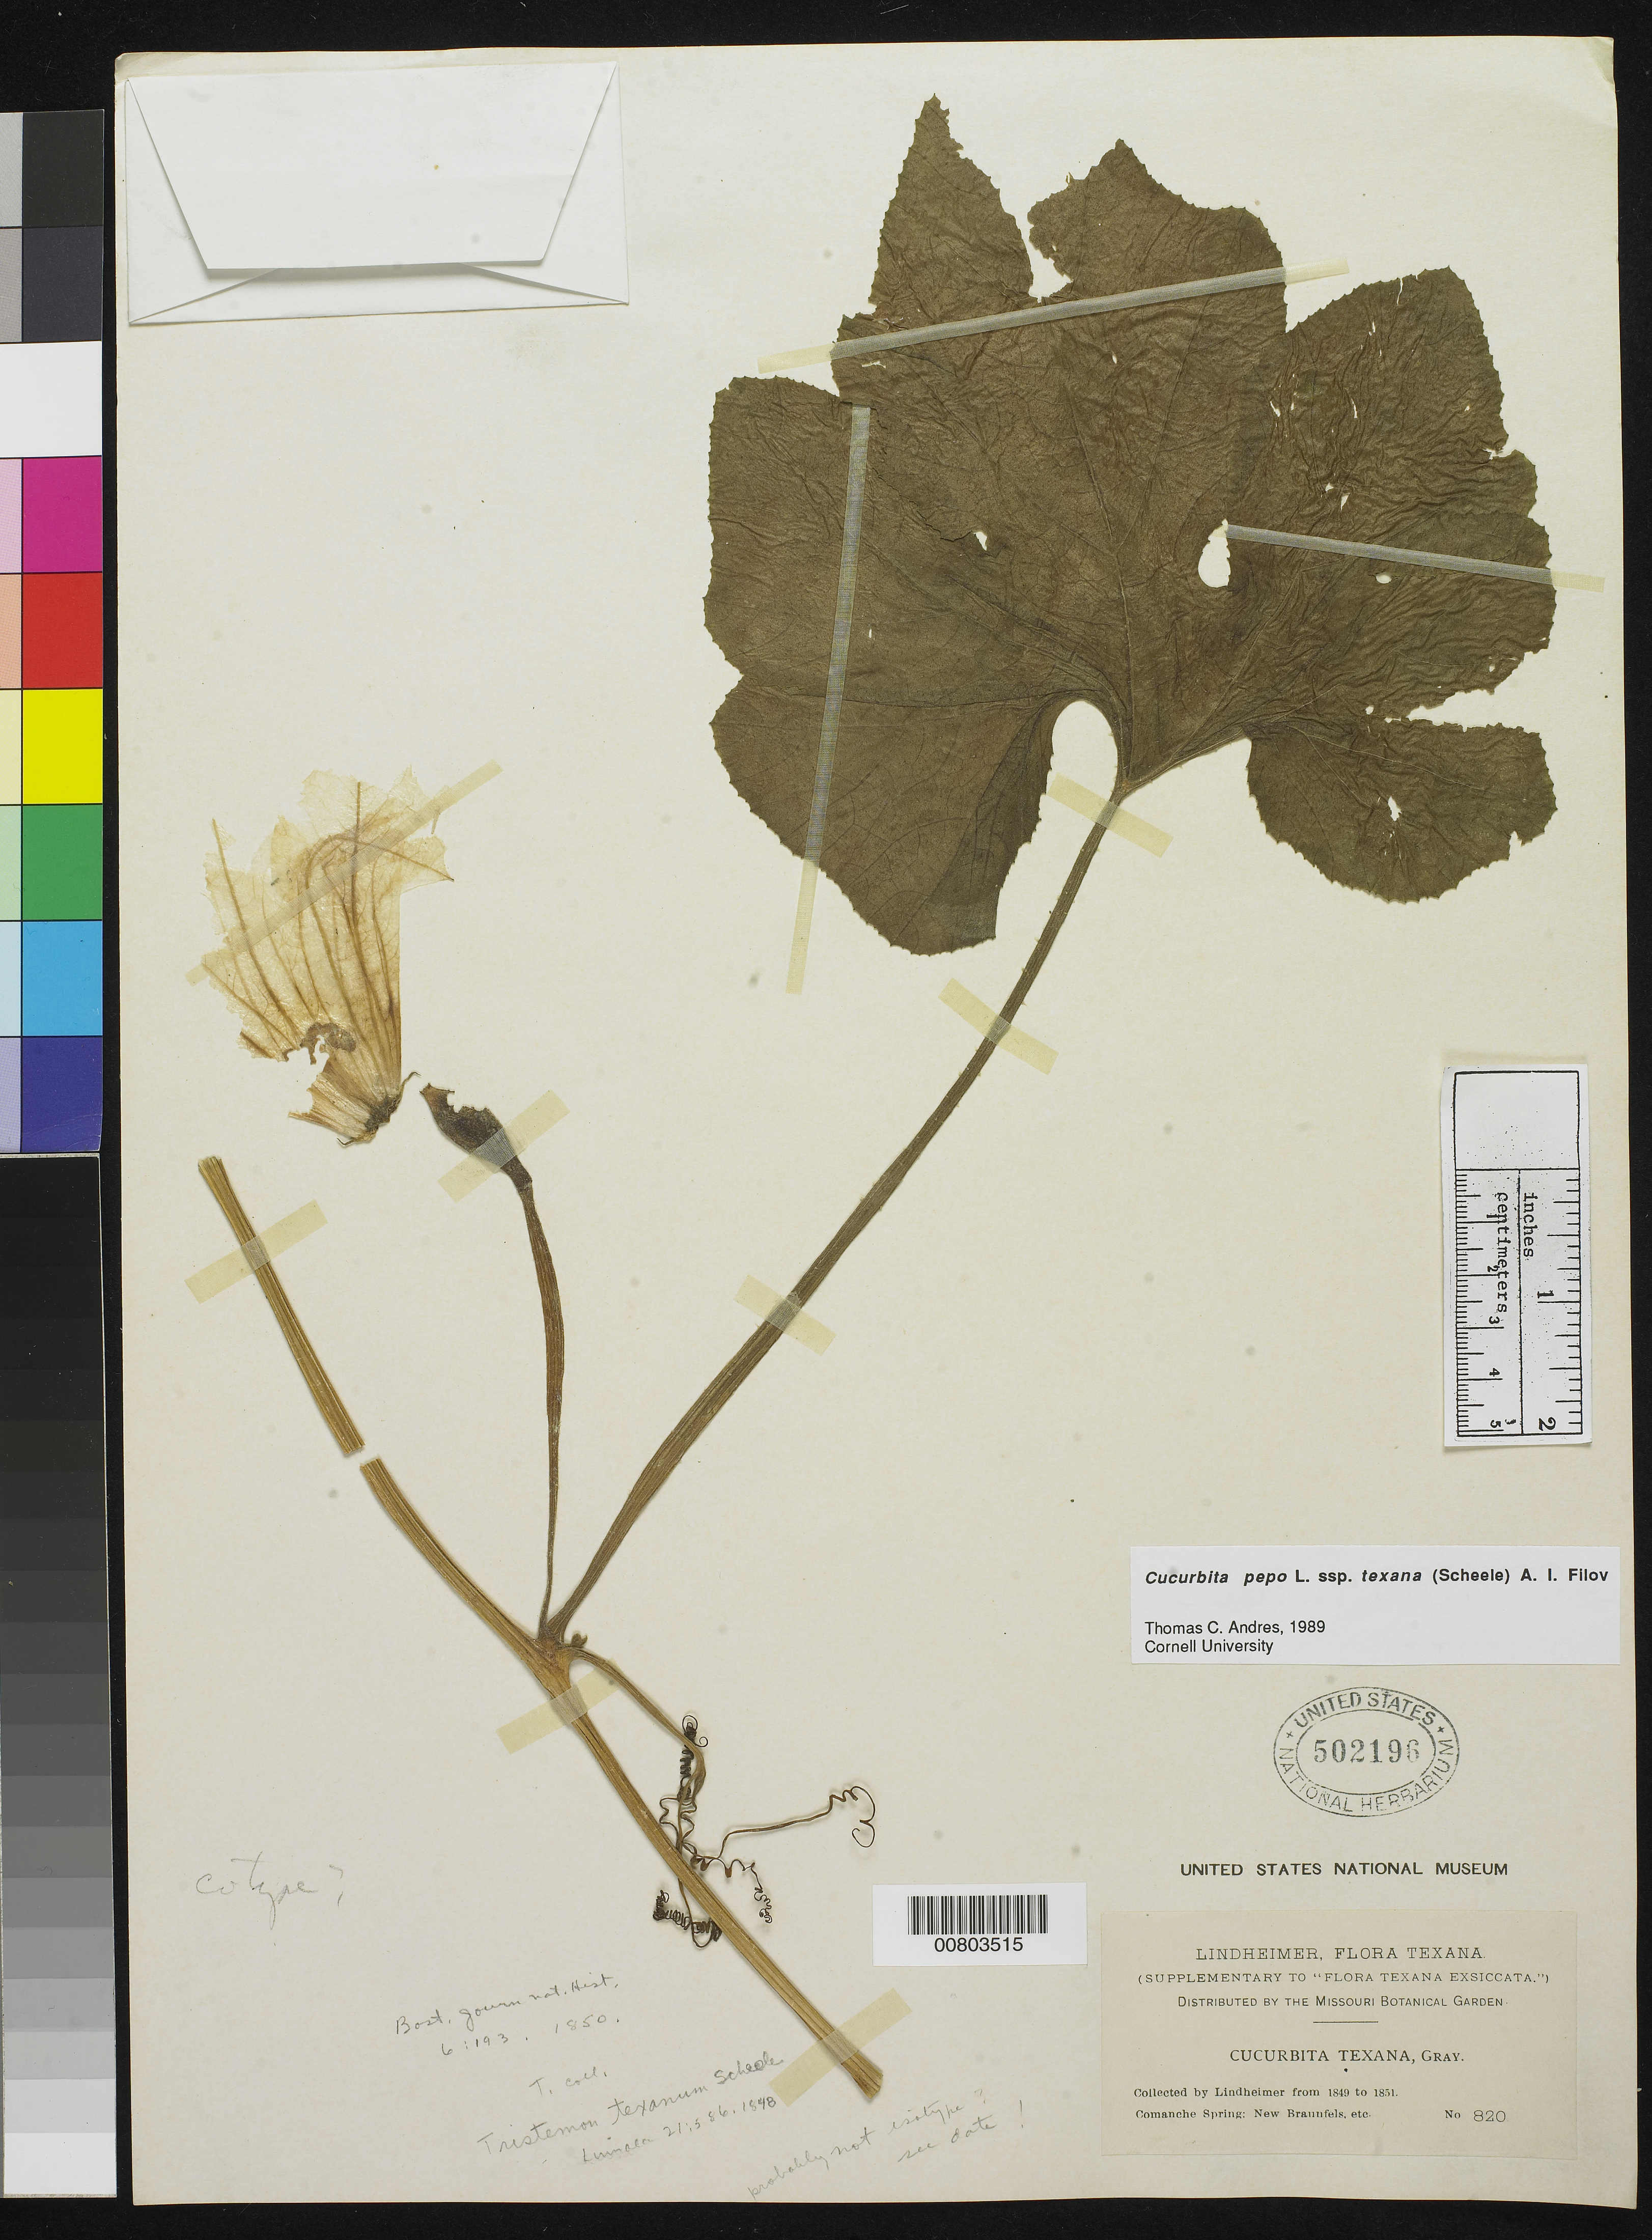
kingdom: Plantae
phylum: Tracheophyta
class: Magnoliopsida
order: Cucurbitales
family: Cucurbitaceae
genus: Cucurbita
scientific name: Cucurbita pepo subsp. texana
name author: (A. Gray) Filov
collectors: F. J. Lindheimer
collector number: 820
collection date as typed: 1849 to -- --- 1851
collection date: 1849/1851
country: United States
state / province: Texas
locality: Comanche Spring: New Braunfels, etc.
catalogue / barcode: US 502196